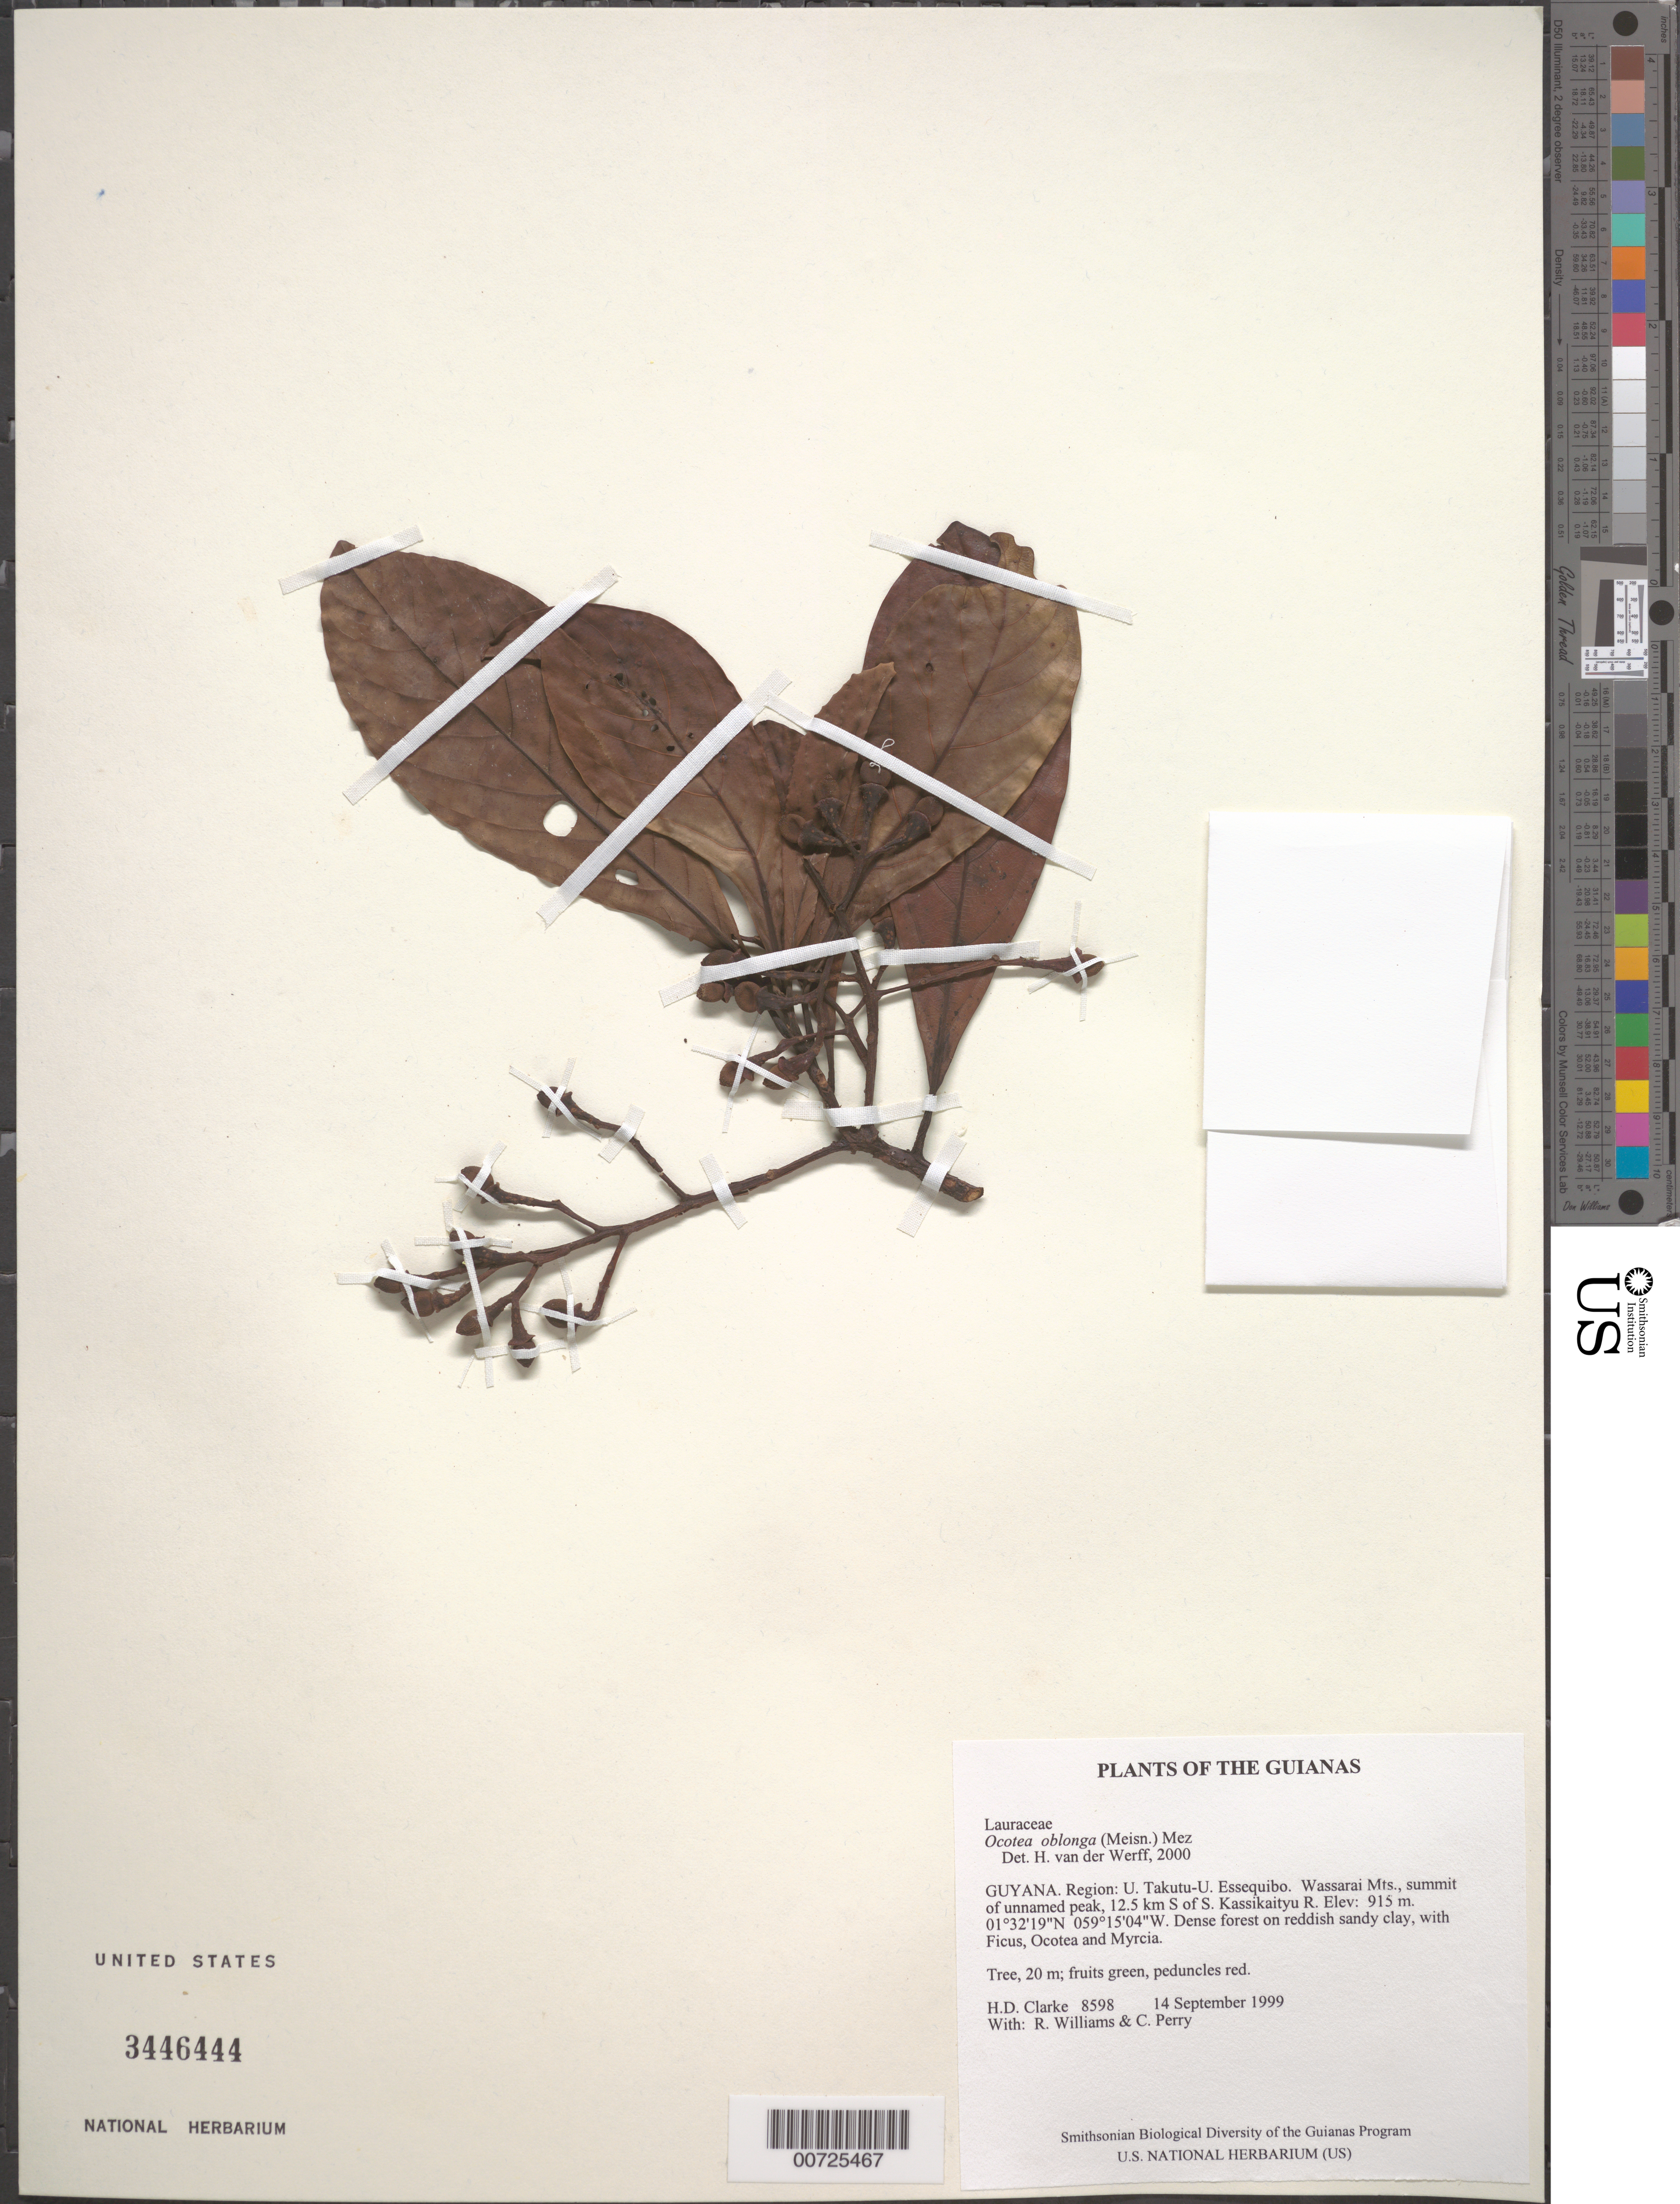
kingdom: Plantae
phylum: Tracheophyta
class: Magnoliopsida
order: Laurales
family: Lauraceae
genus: Ocotea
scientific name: Ocotea oblonga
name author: (Meisn.) Mez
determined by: van der Werff, H., (MO), Missouri Botanical Garden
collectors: H. D. Clarke, R. Williams & C. Perry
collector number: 8598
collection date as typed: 14 September 1999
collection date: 1999-09-14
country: Guyana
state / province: U. Takutu-U. Essequibo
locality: Wassarai Mts., summit of unnamed peak, 12.5 km S of S. Kassikaityu R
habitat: Dense forest on reddish sandy clay, with Ficus, Ocotea and Myrcia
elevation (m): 915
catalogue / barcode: US 3446444